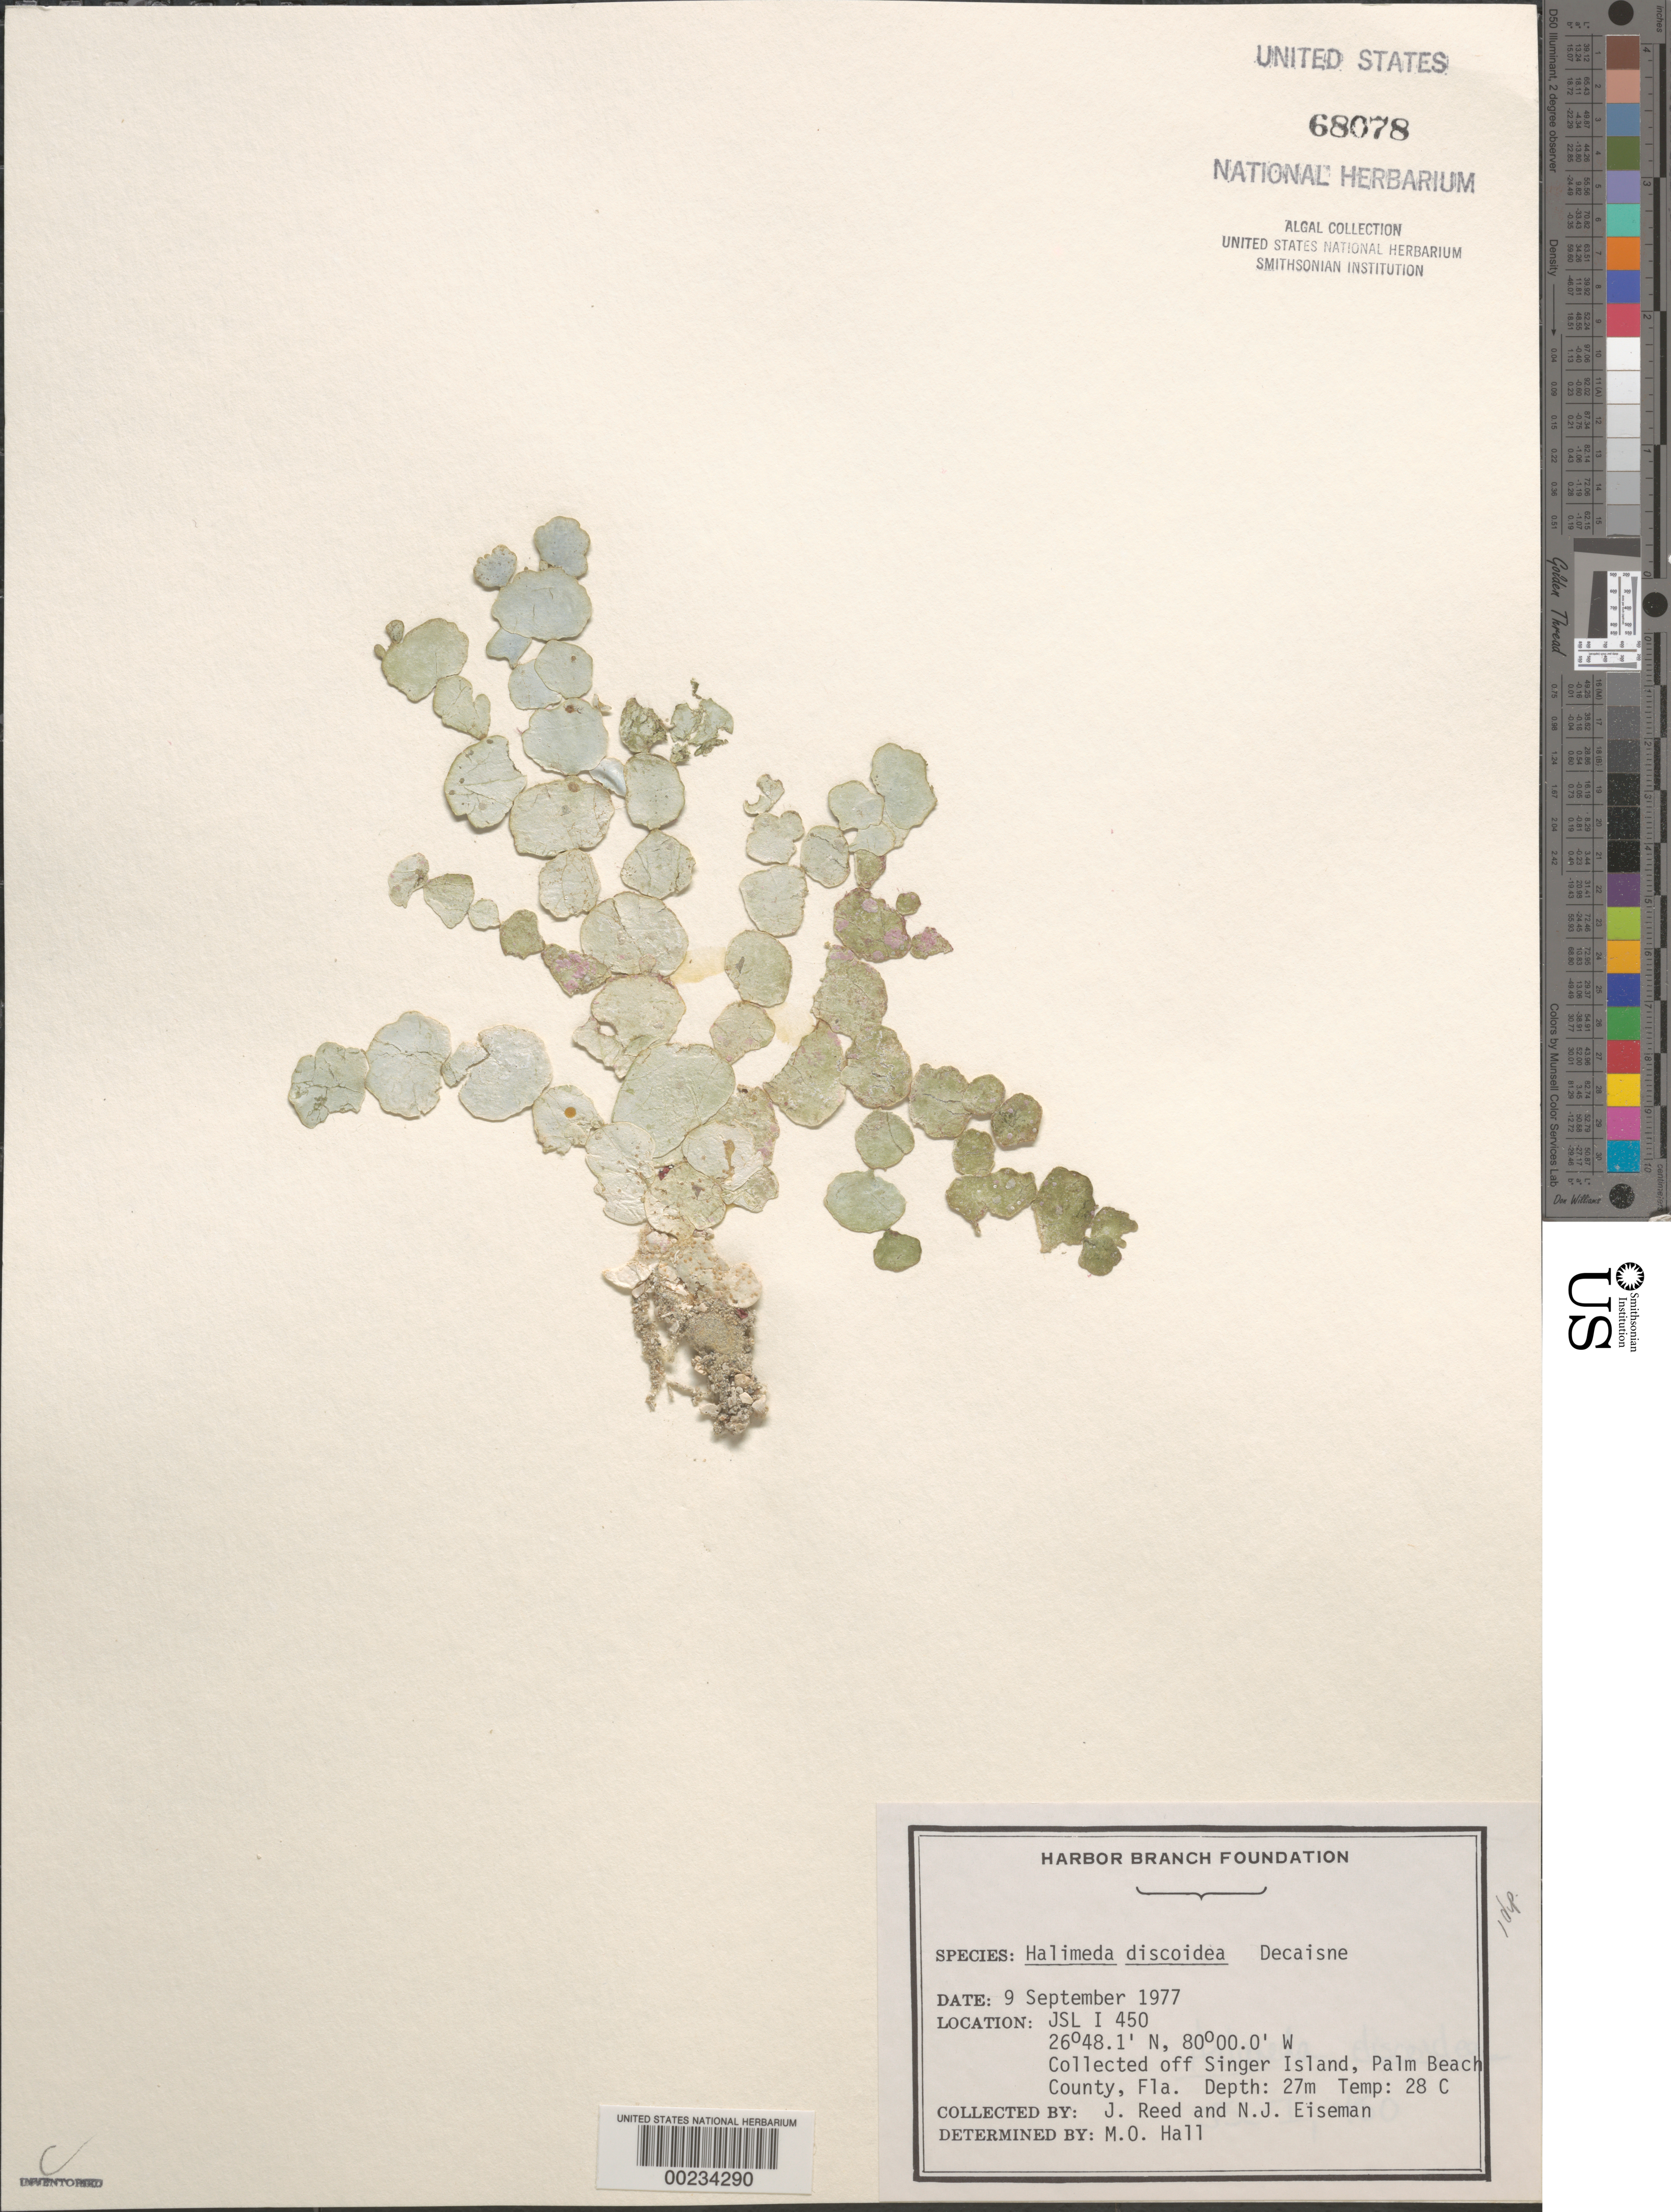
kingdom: Plantae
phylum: Chlorophyta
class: Ulvophyceae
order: Bryopsidales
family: Halimedaceae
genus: Halimeda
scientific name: Halimeda discoidea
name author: Decne.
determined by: Hall, M. O.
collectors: J. Reed & N. J. Eiseman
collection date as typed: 09 Sep 1977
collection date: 1977-09-09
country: United States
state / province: Florida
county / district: Palm Beach County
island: Singer Island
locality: Off Singer Island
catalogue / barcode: US 68078